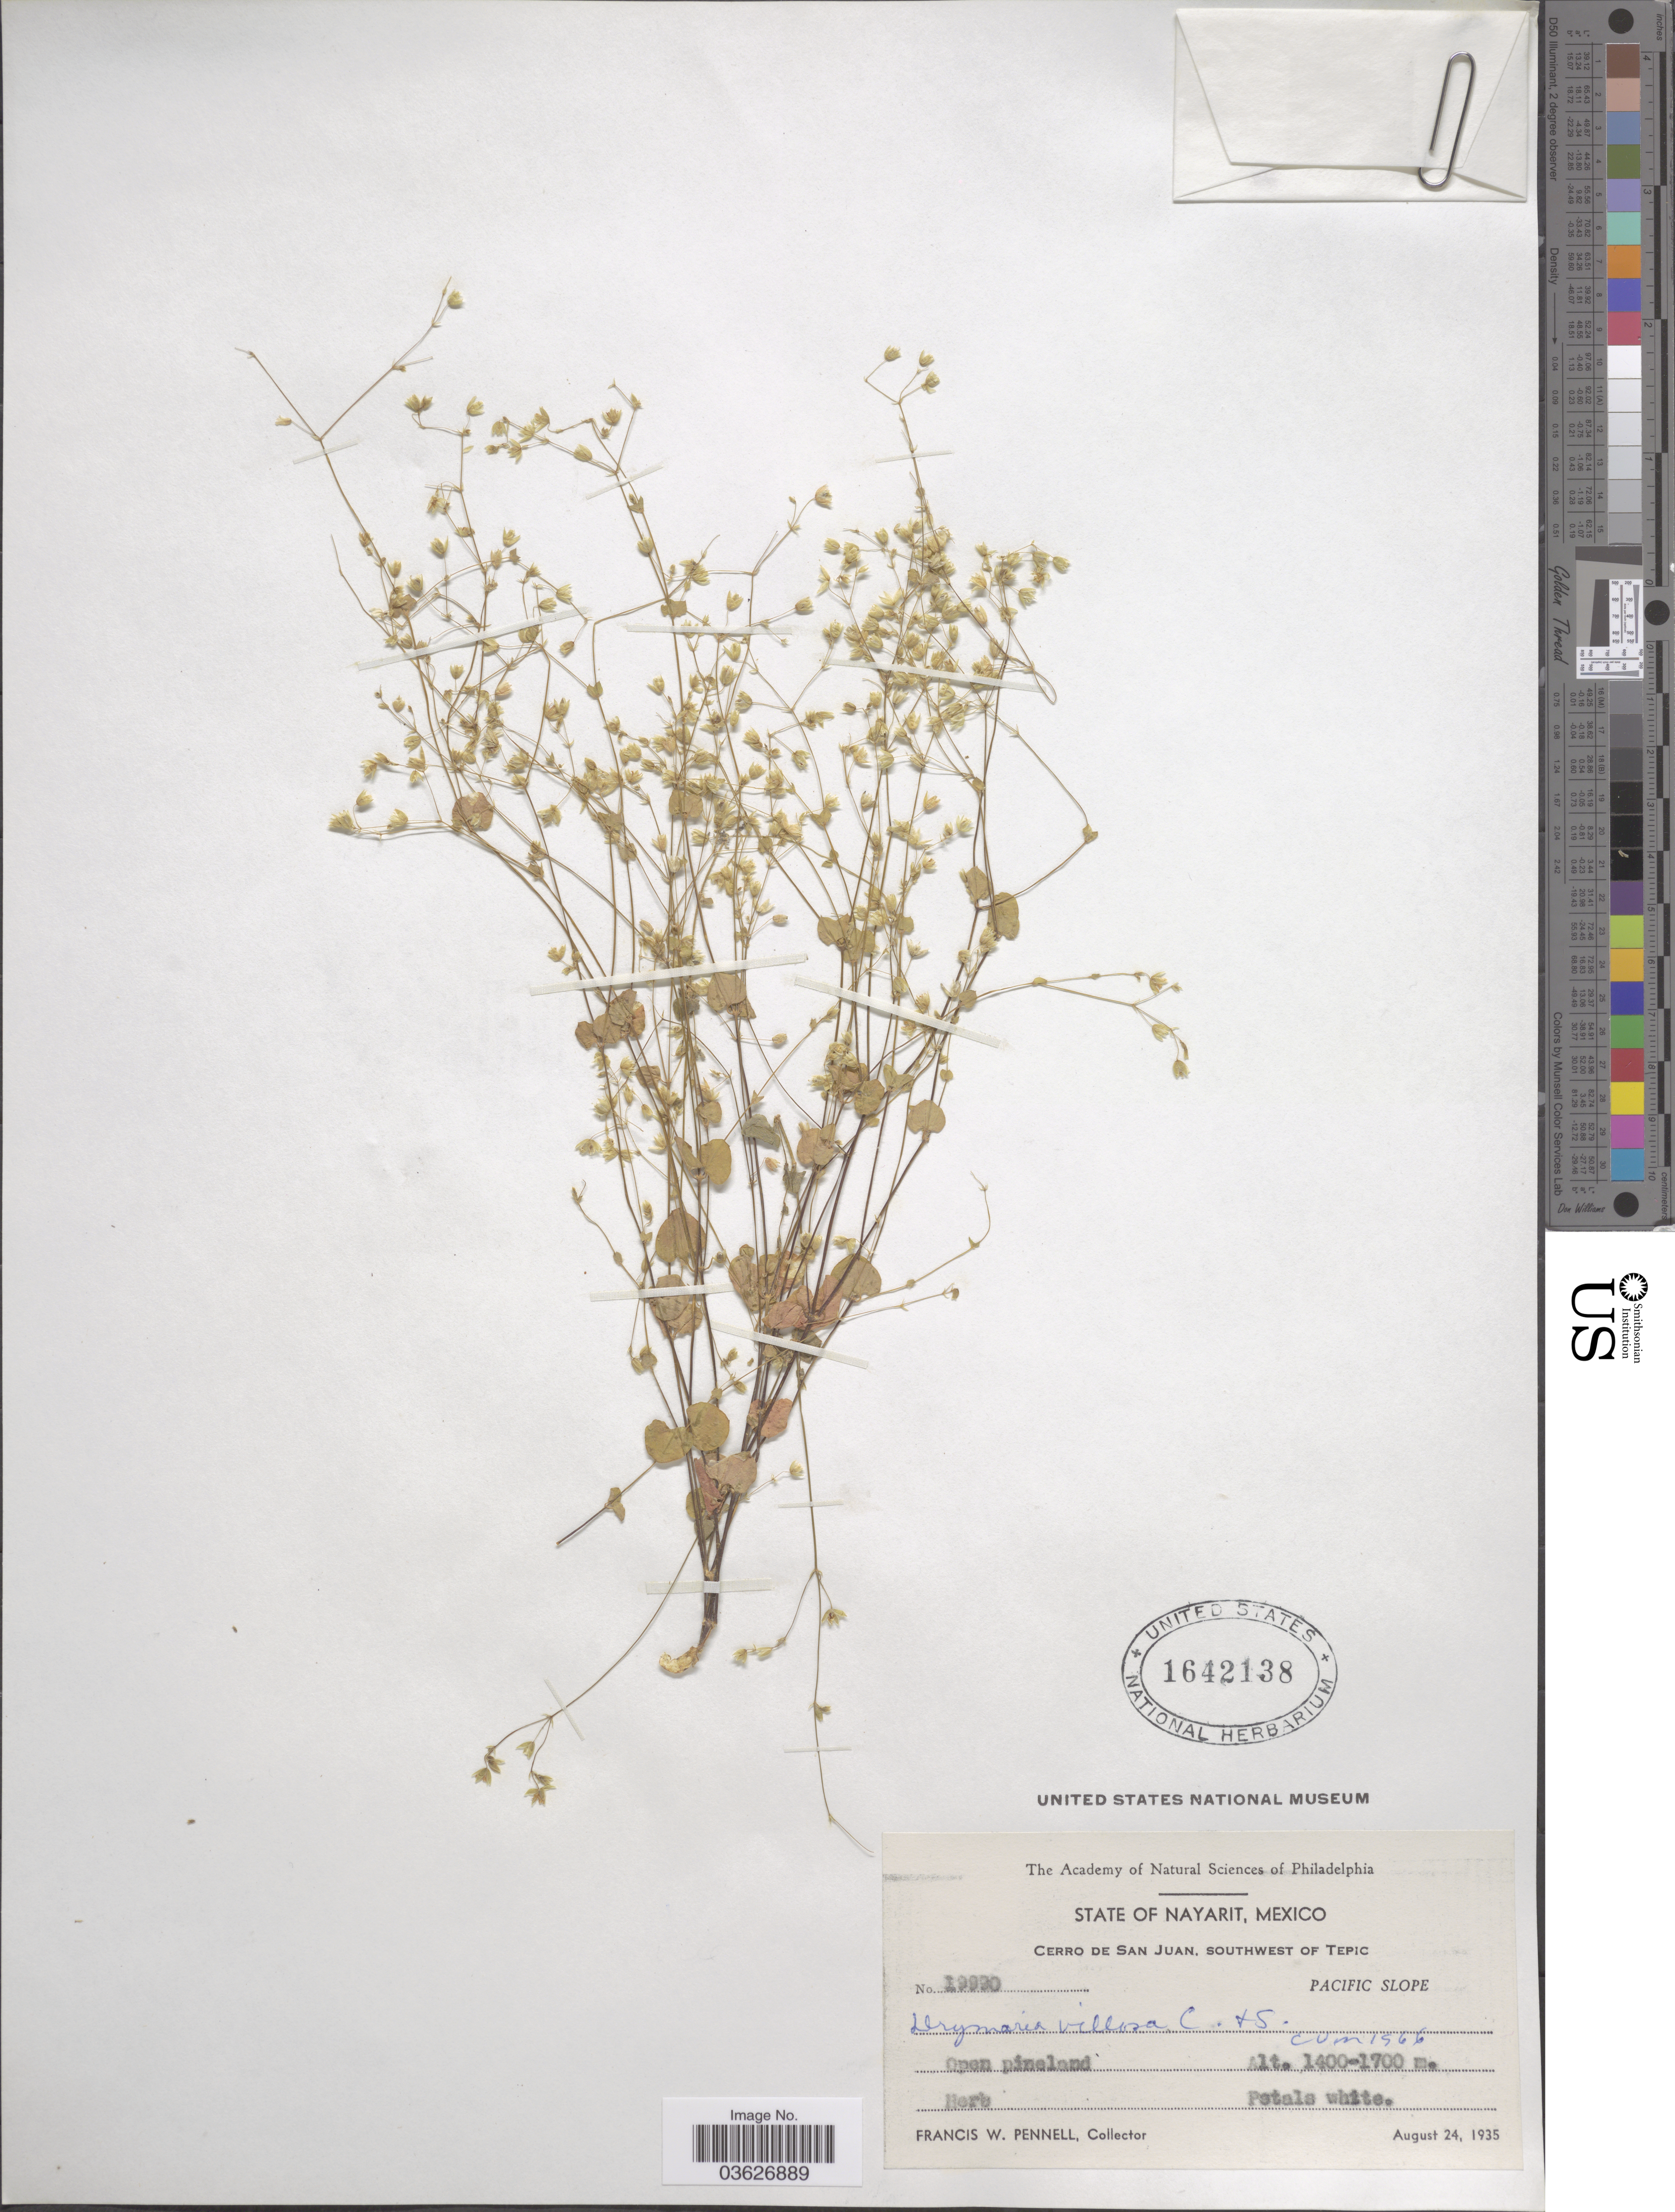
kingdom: Plantae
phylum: Tracheophyta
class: Magnoliopsida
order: Caryophyllales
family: Caryophyllaceae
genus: Drymaria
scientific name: Drymaria villosa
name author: Cham. & Schltdl.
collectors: F. W. Pennell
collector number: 19990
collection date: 1935-08-24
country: Mexico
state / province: Nayarit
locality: Cerro de San Juan, Southwest of Tepic. Pacific Slope.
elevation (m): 1400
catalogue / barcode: US 1642138